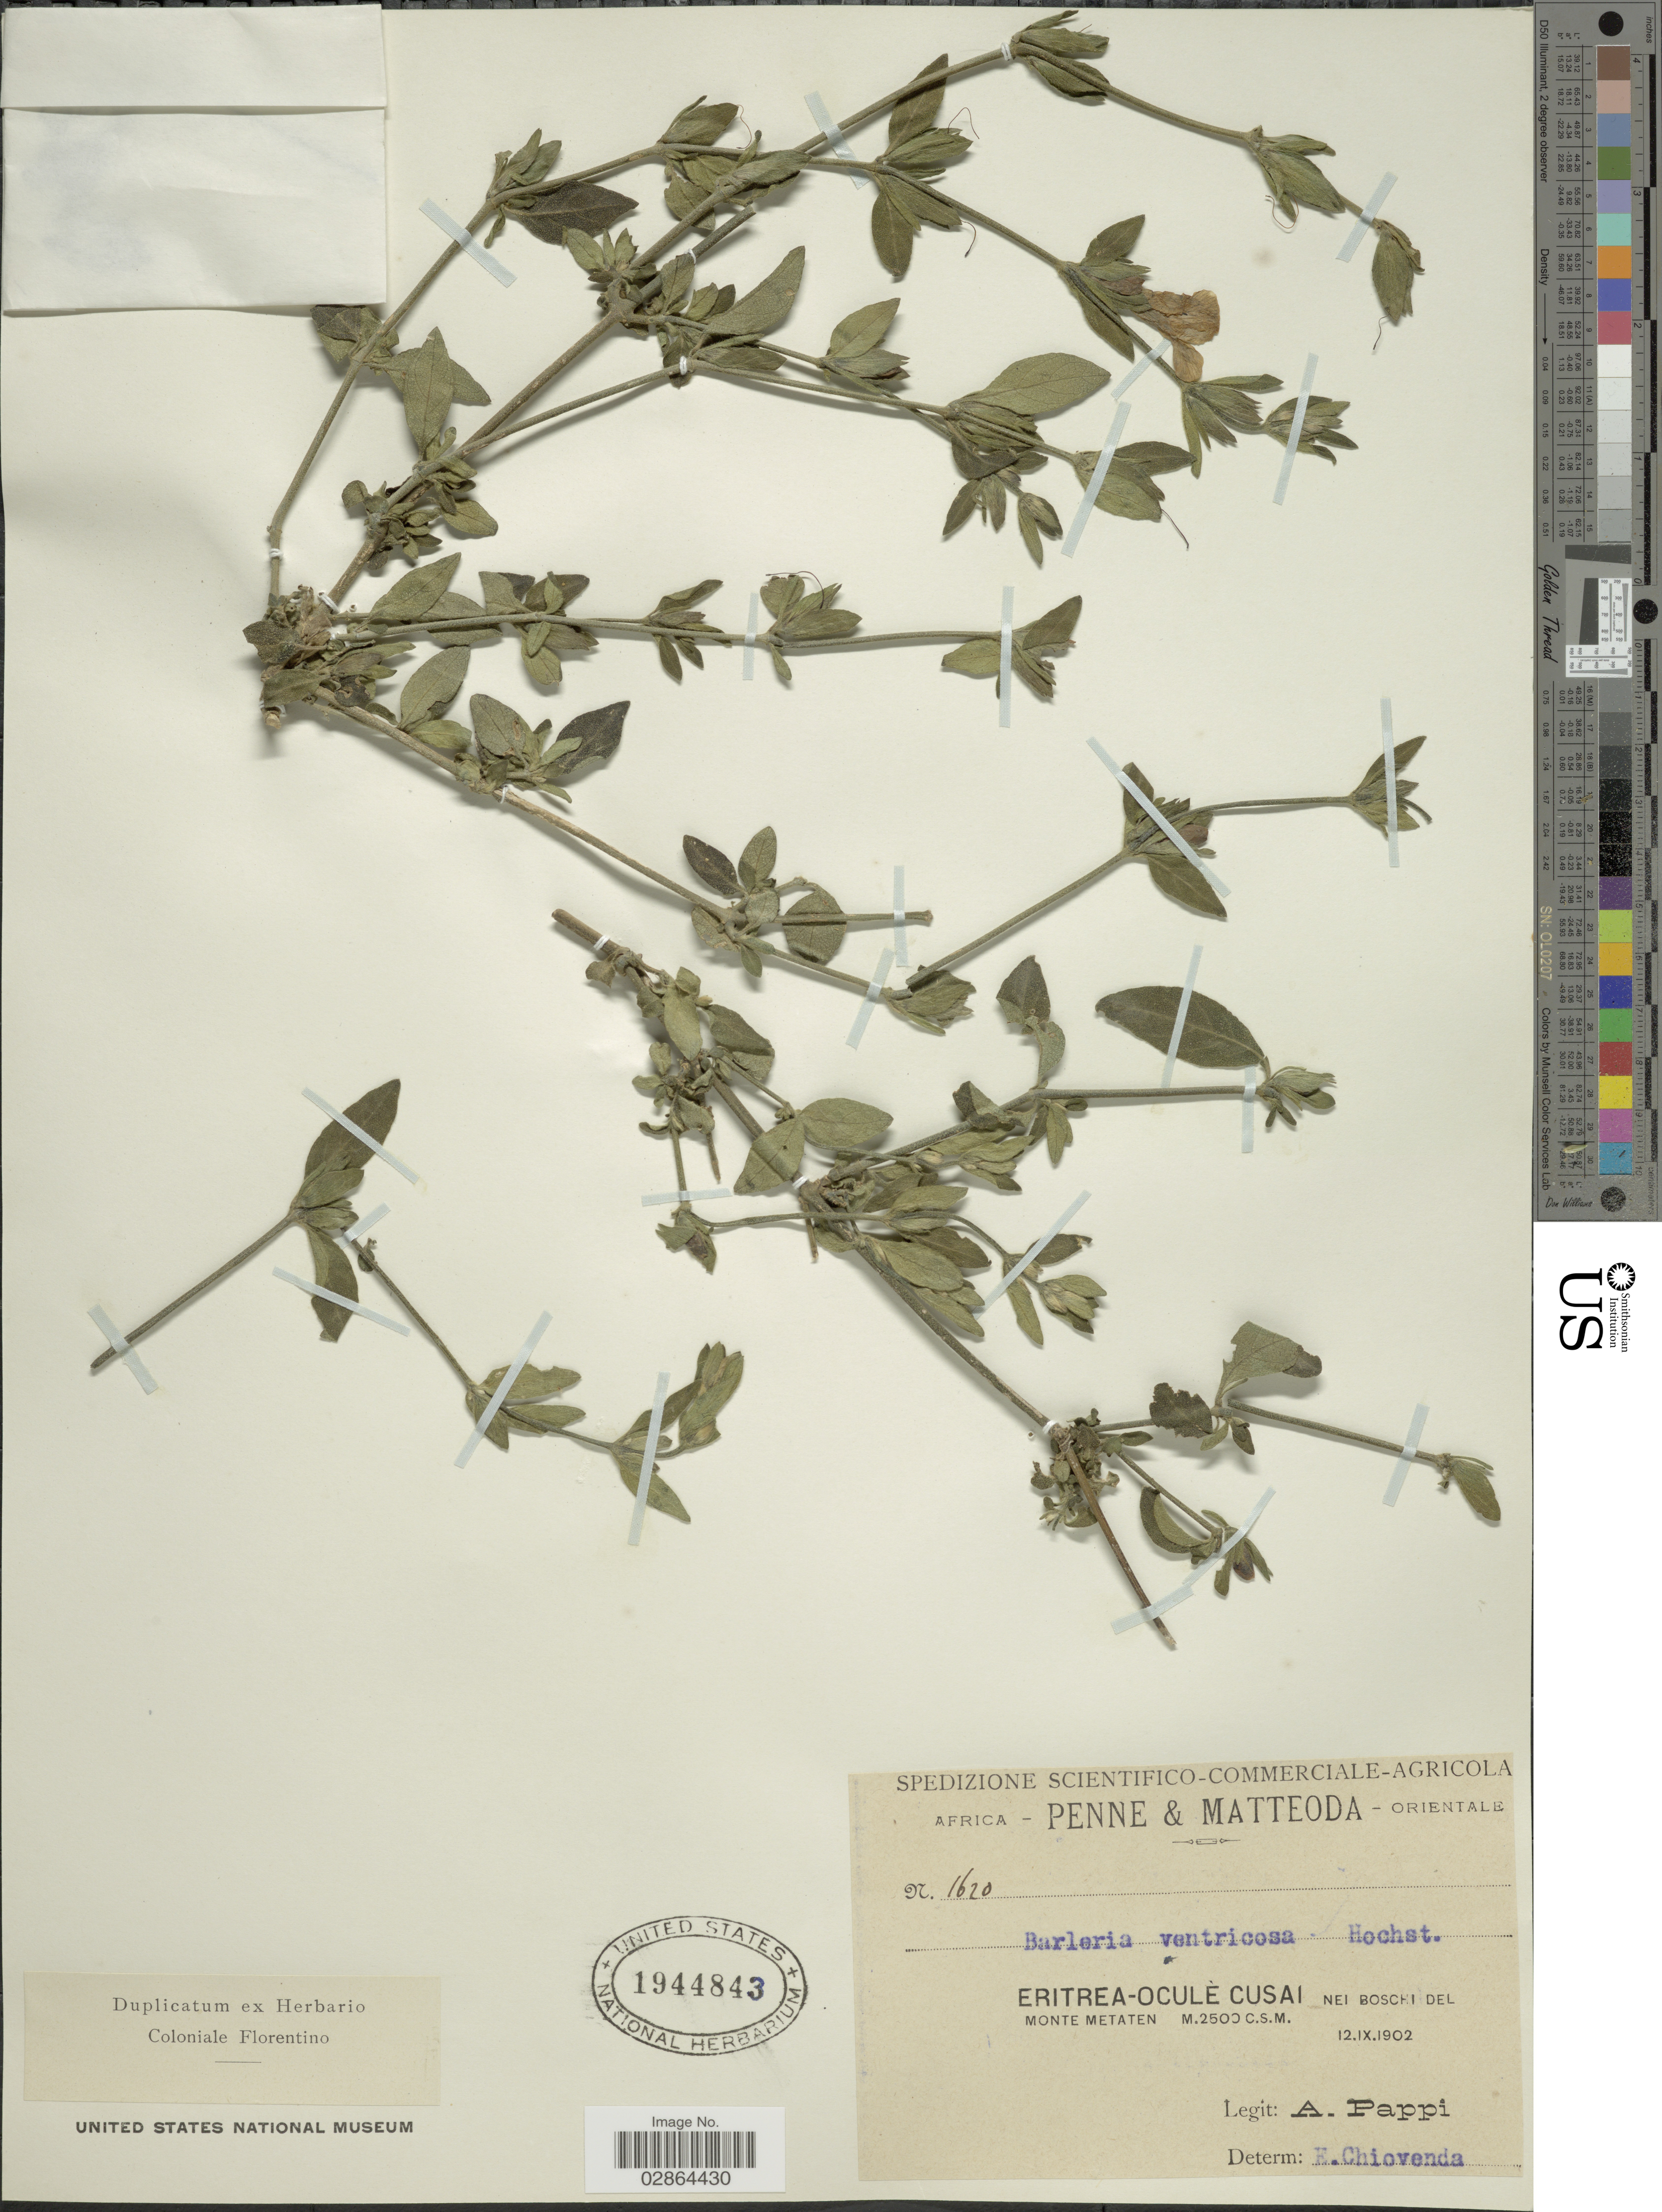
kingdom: Plantae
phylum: Tracheophyta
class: Magnoliopsida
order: Lamiales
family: Acanthaceae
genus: Barleria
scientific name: Barleria ventricosa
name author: Hochst. ex Nees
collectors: A. Pappi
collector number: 1620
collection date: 1902-09-12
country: Eritrea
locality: Africa Orientale. Eritrea-Oculè Cusai. Nei Boschi del Monte Metaten.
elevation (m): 2500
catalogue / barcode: US 1944843